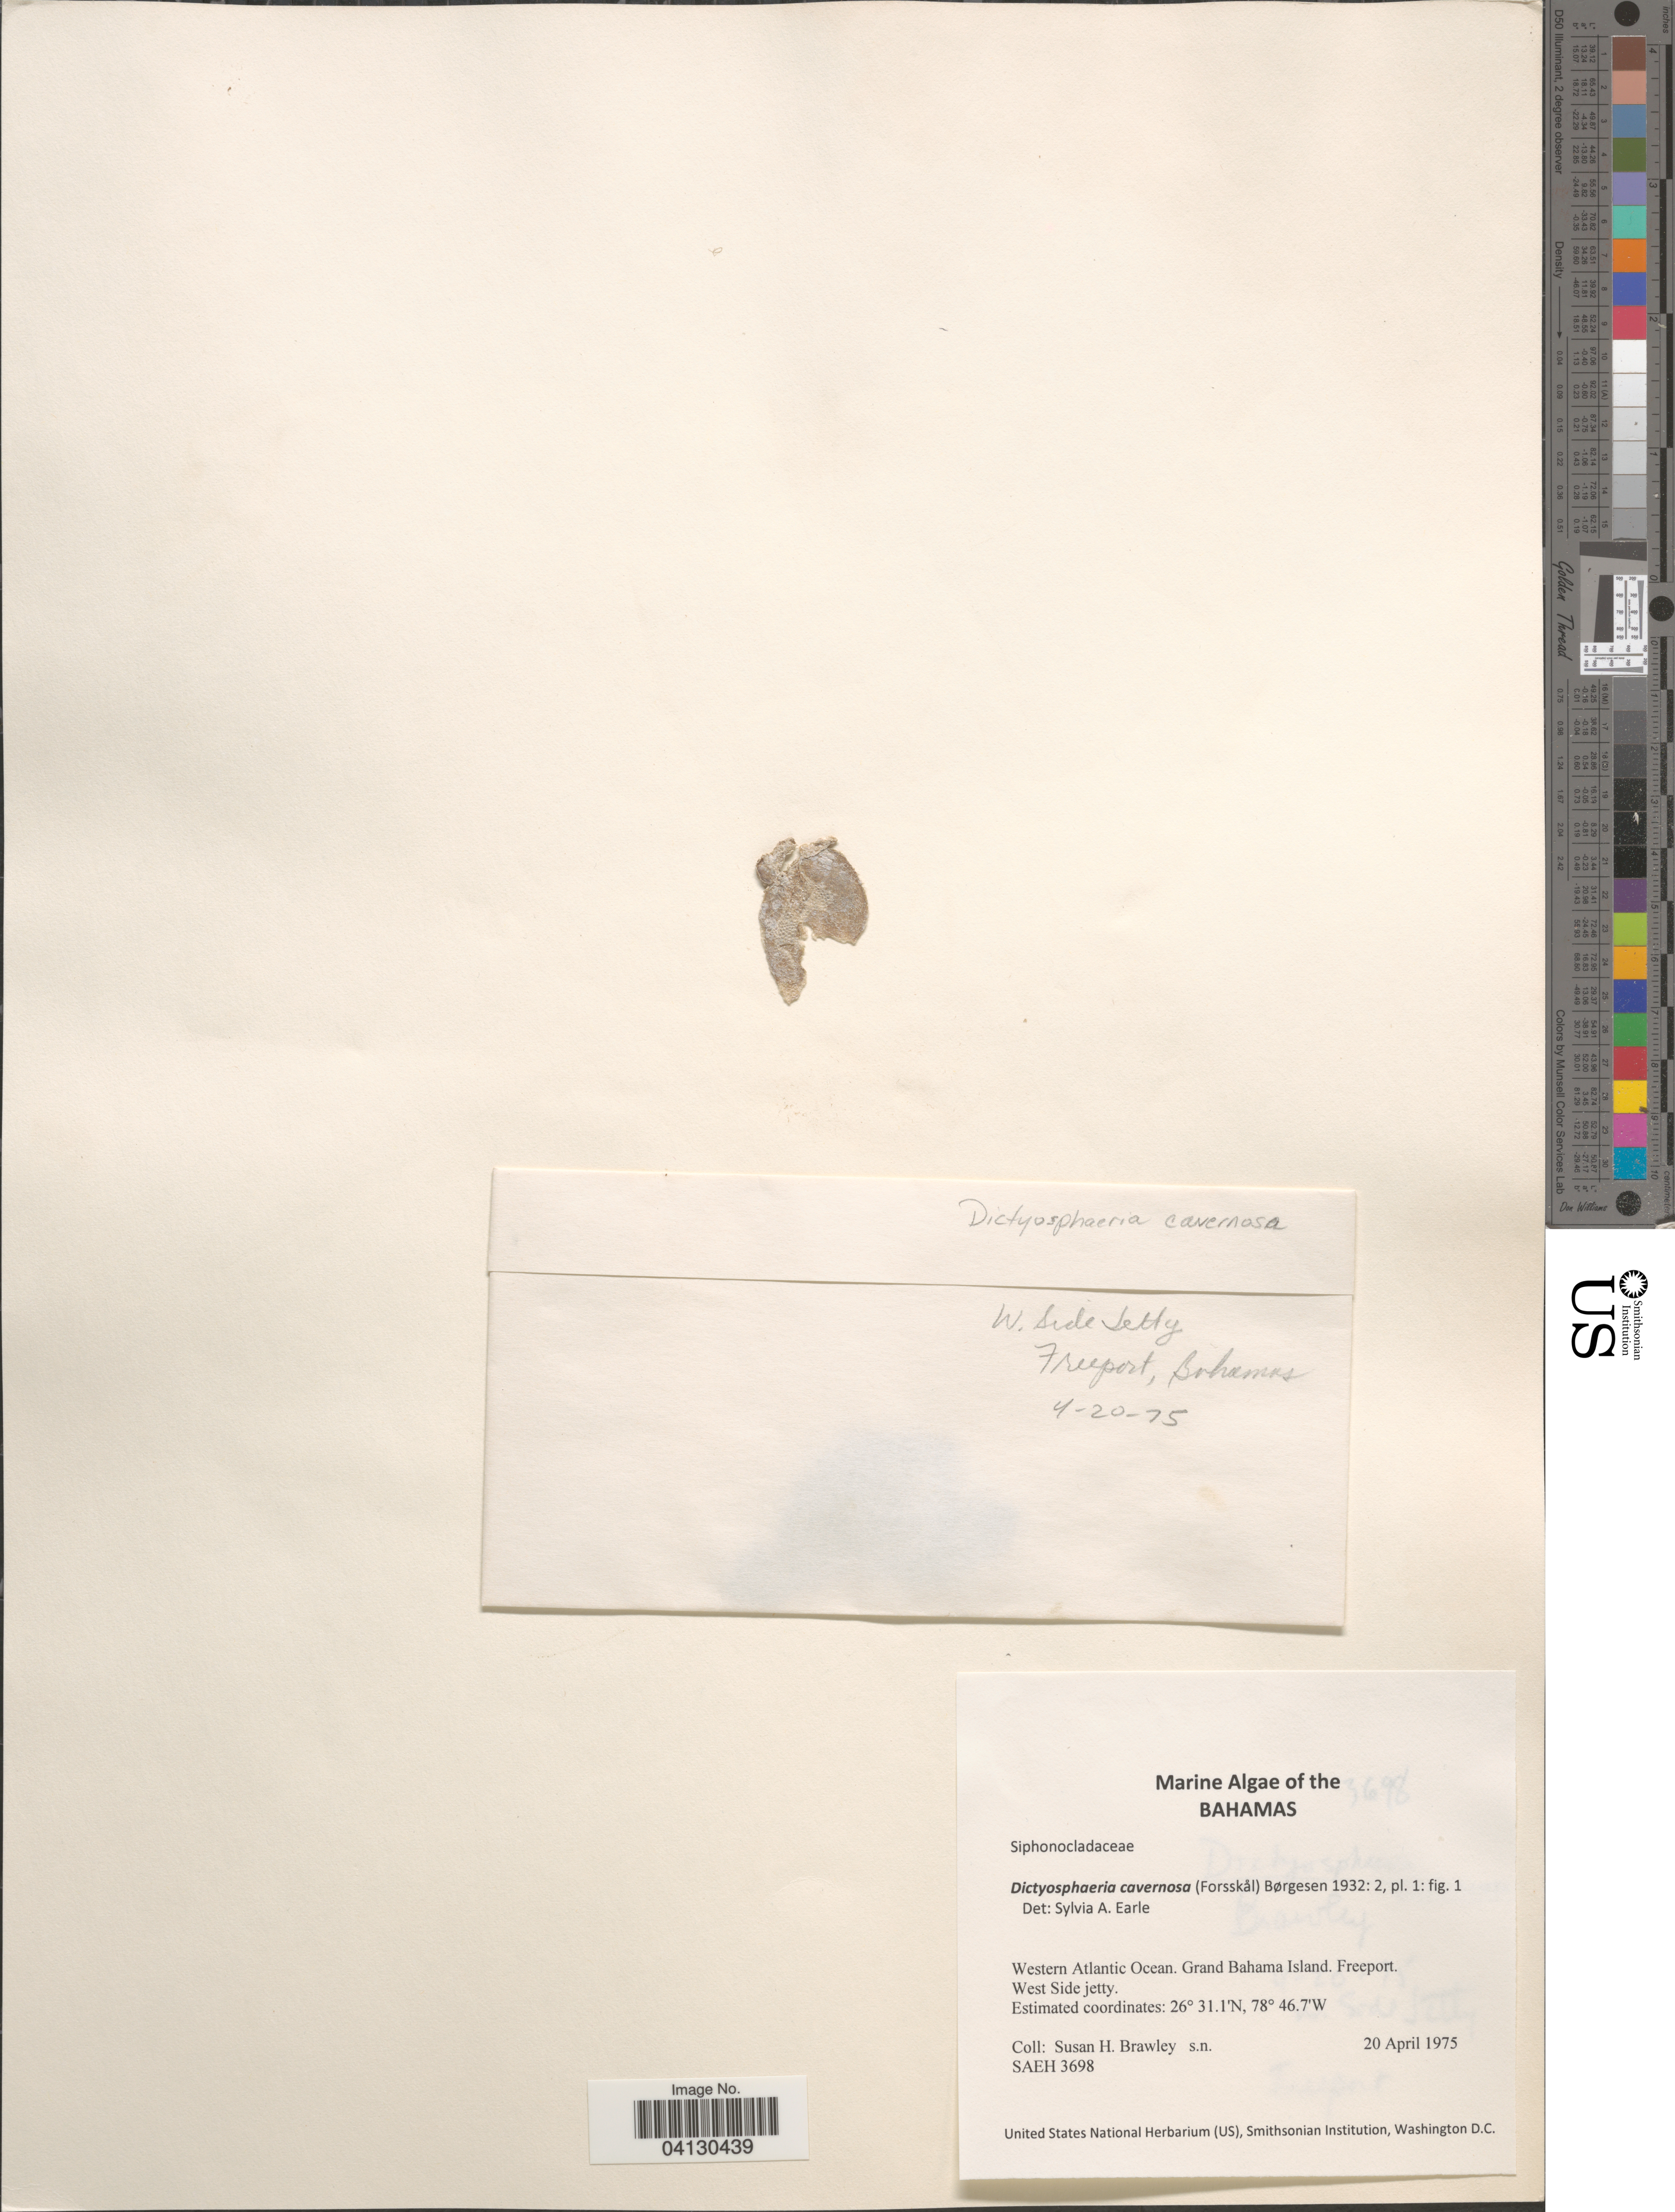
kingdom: Plantae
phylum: Chlorophyta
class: Ulvophyceae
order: Siphonocladales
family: Siphonocladaceae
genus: Dictyosphaeria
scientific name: Dictyosphaeria cavernosa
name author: (Forssk.) Børgesen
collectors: S. Brawley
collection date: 1975-04-20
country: Bahamas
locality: Western Atlantic Ocean. Grand Bahama Island. Freeport. West Side jetty.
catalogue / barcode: US 329024